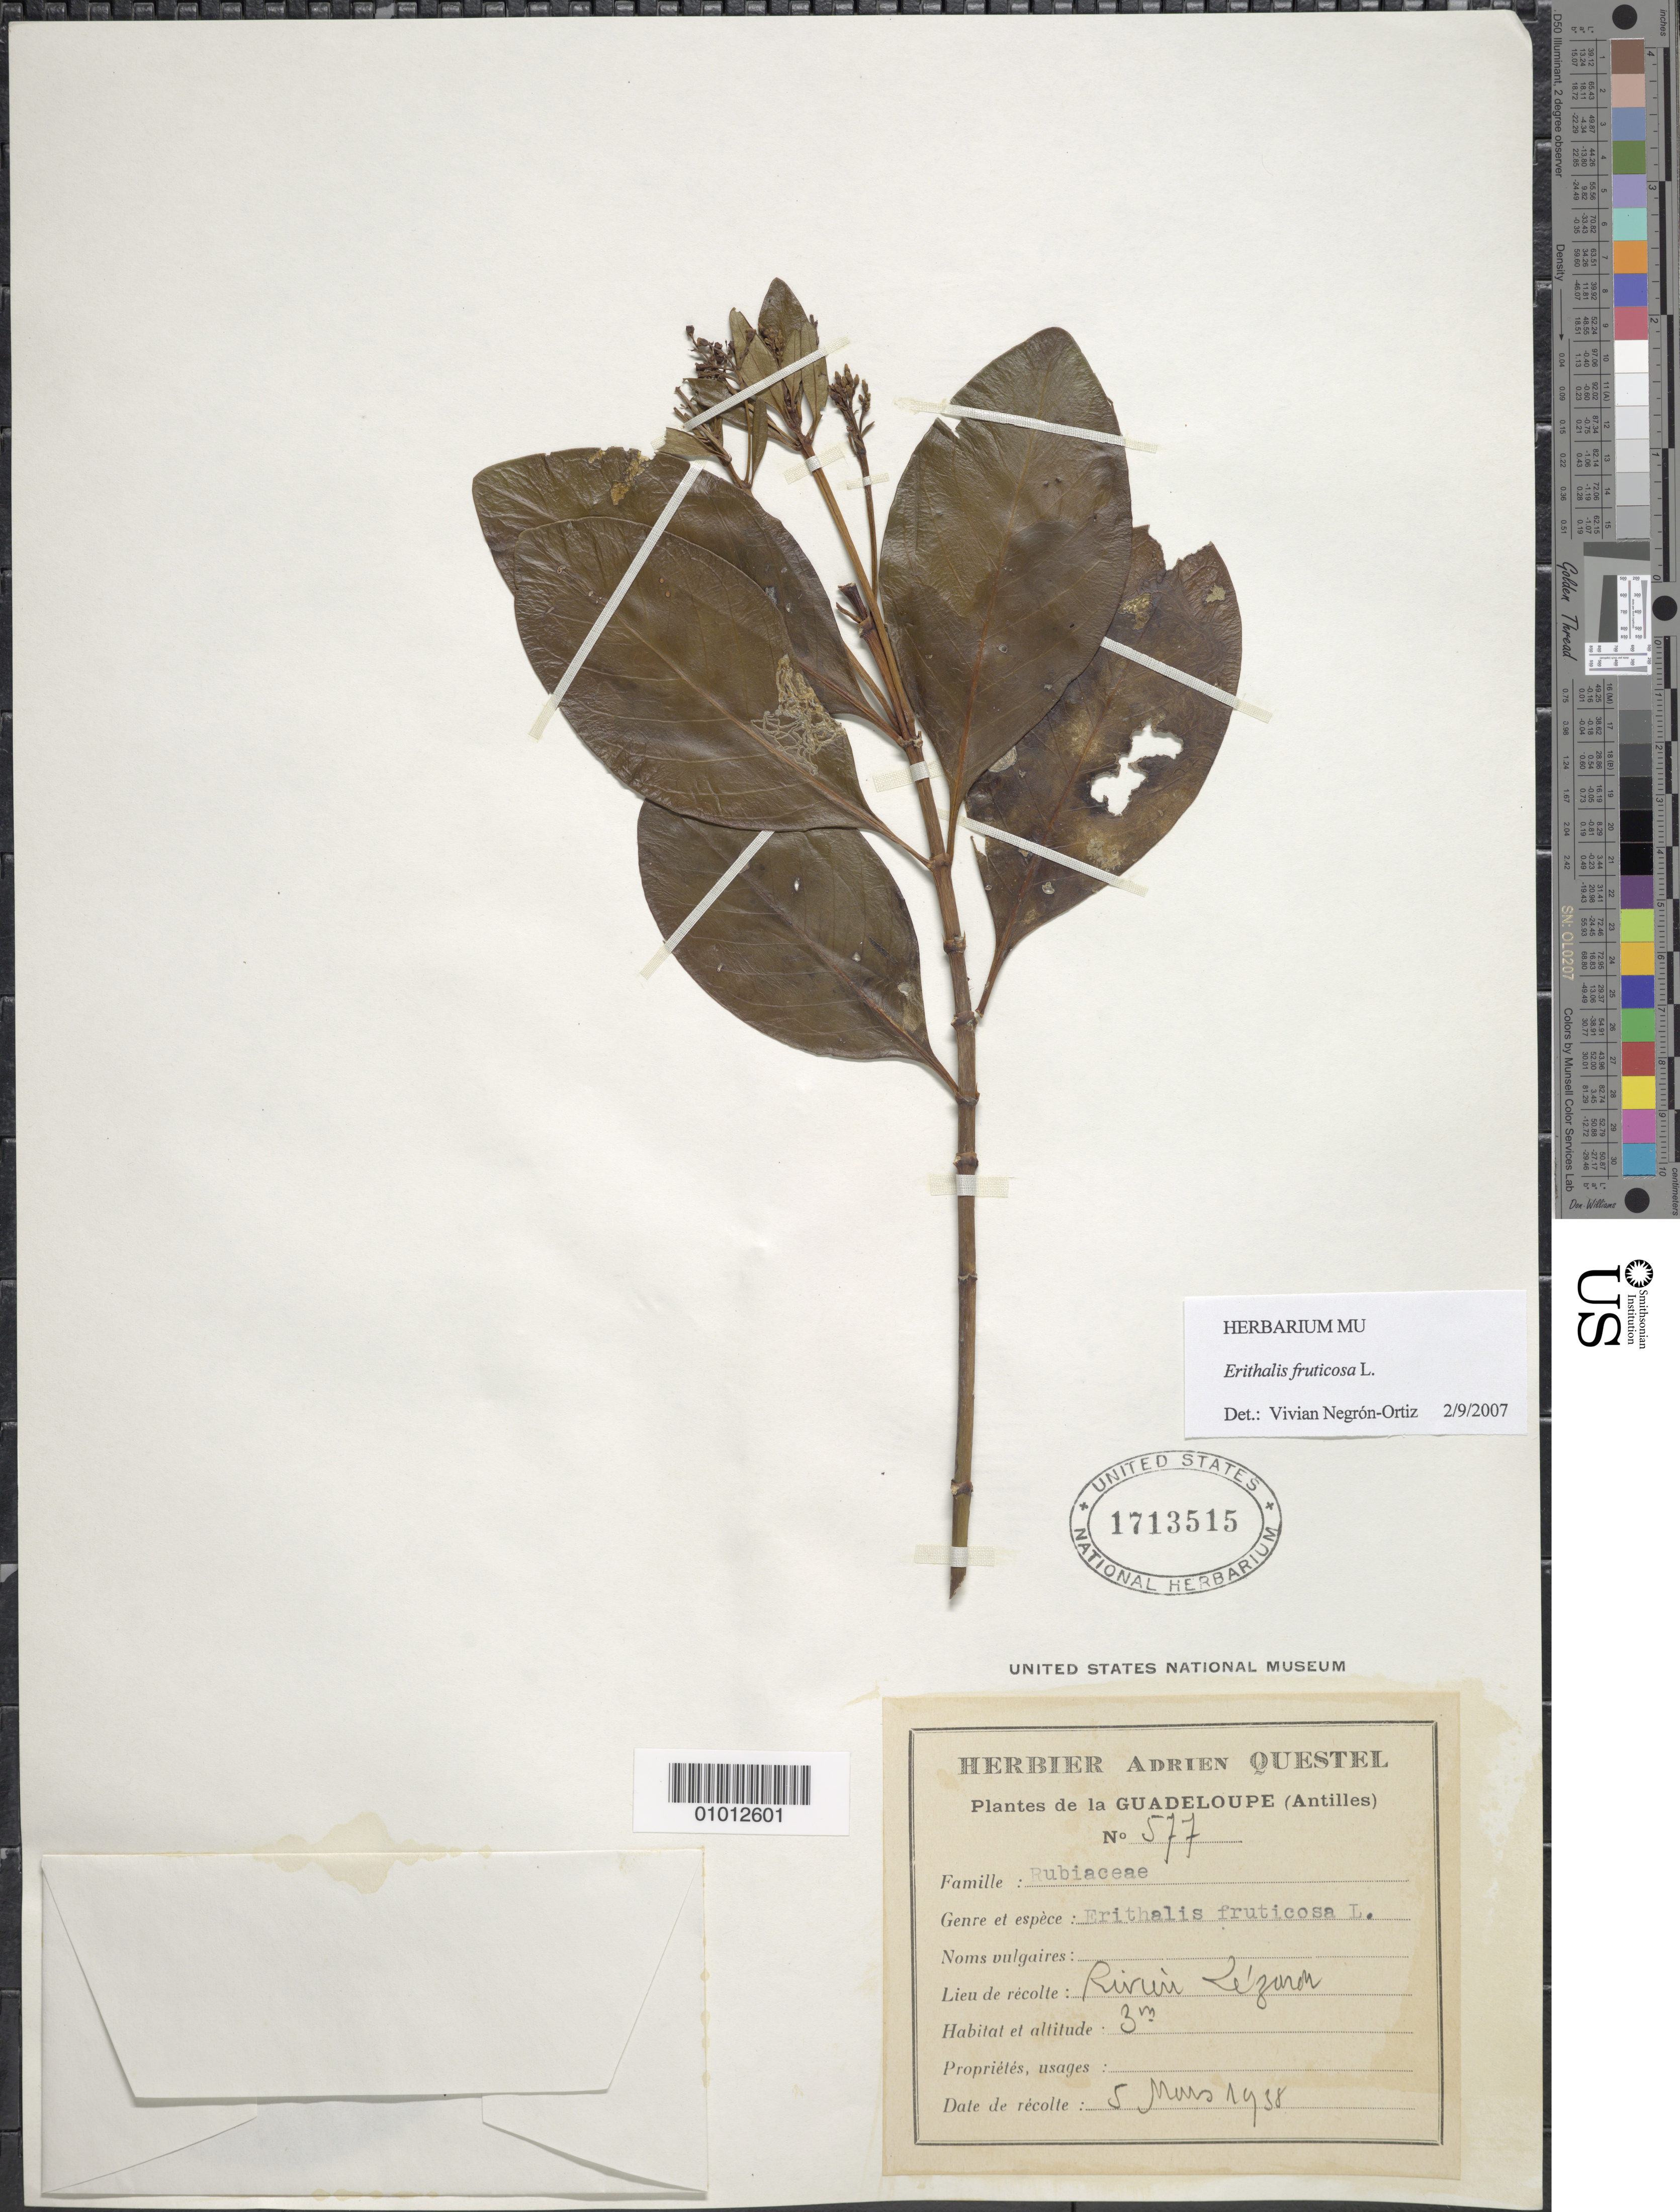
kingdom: Plantae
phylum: Tracheophyta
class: Magnoliopsida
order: Gentianales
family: Rubiaceae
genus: Erithalis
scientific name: Erithalis fruticosa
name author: L.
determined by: Negrón-Ortiz, V.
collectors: A. Questel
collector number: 577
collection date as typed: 05 Mar 1938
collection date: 1938-03-05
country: Guadeloupe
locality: Riviere Lézaron [?]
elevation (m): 3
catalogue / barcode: US 1713515